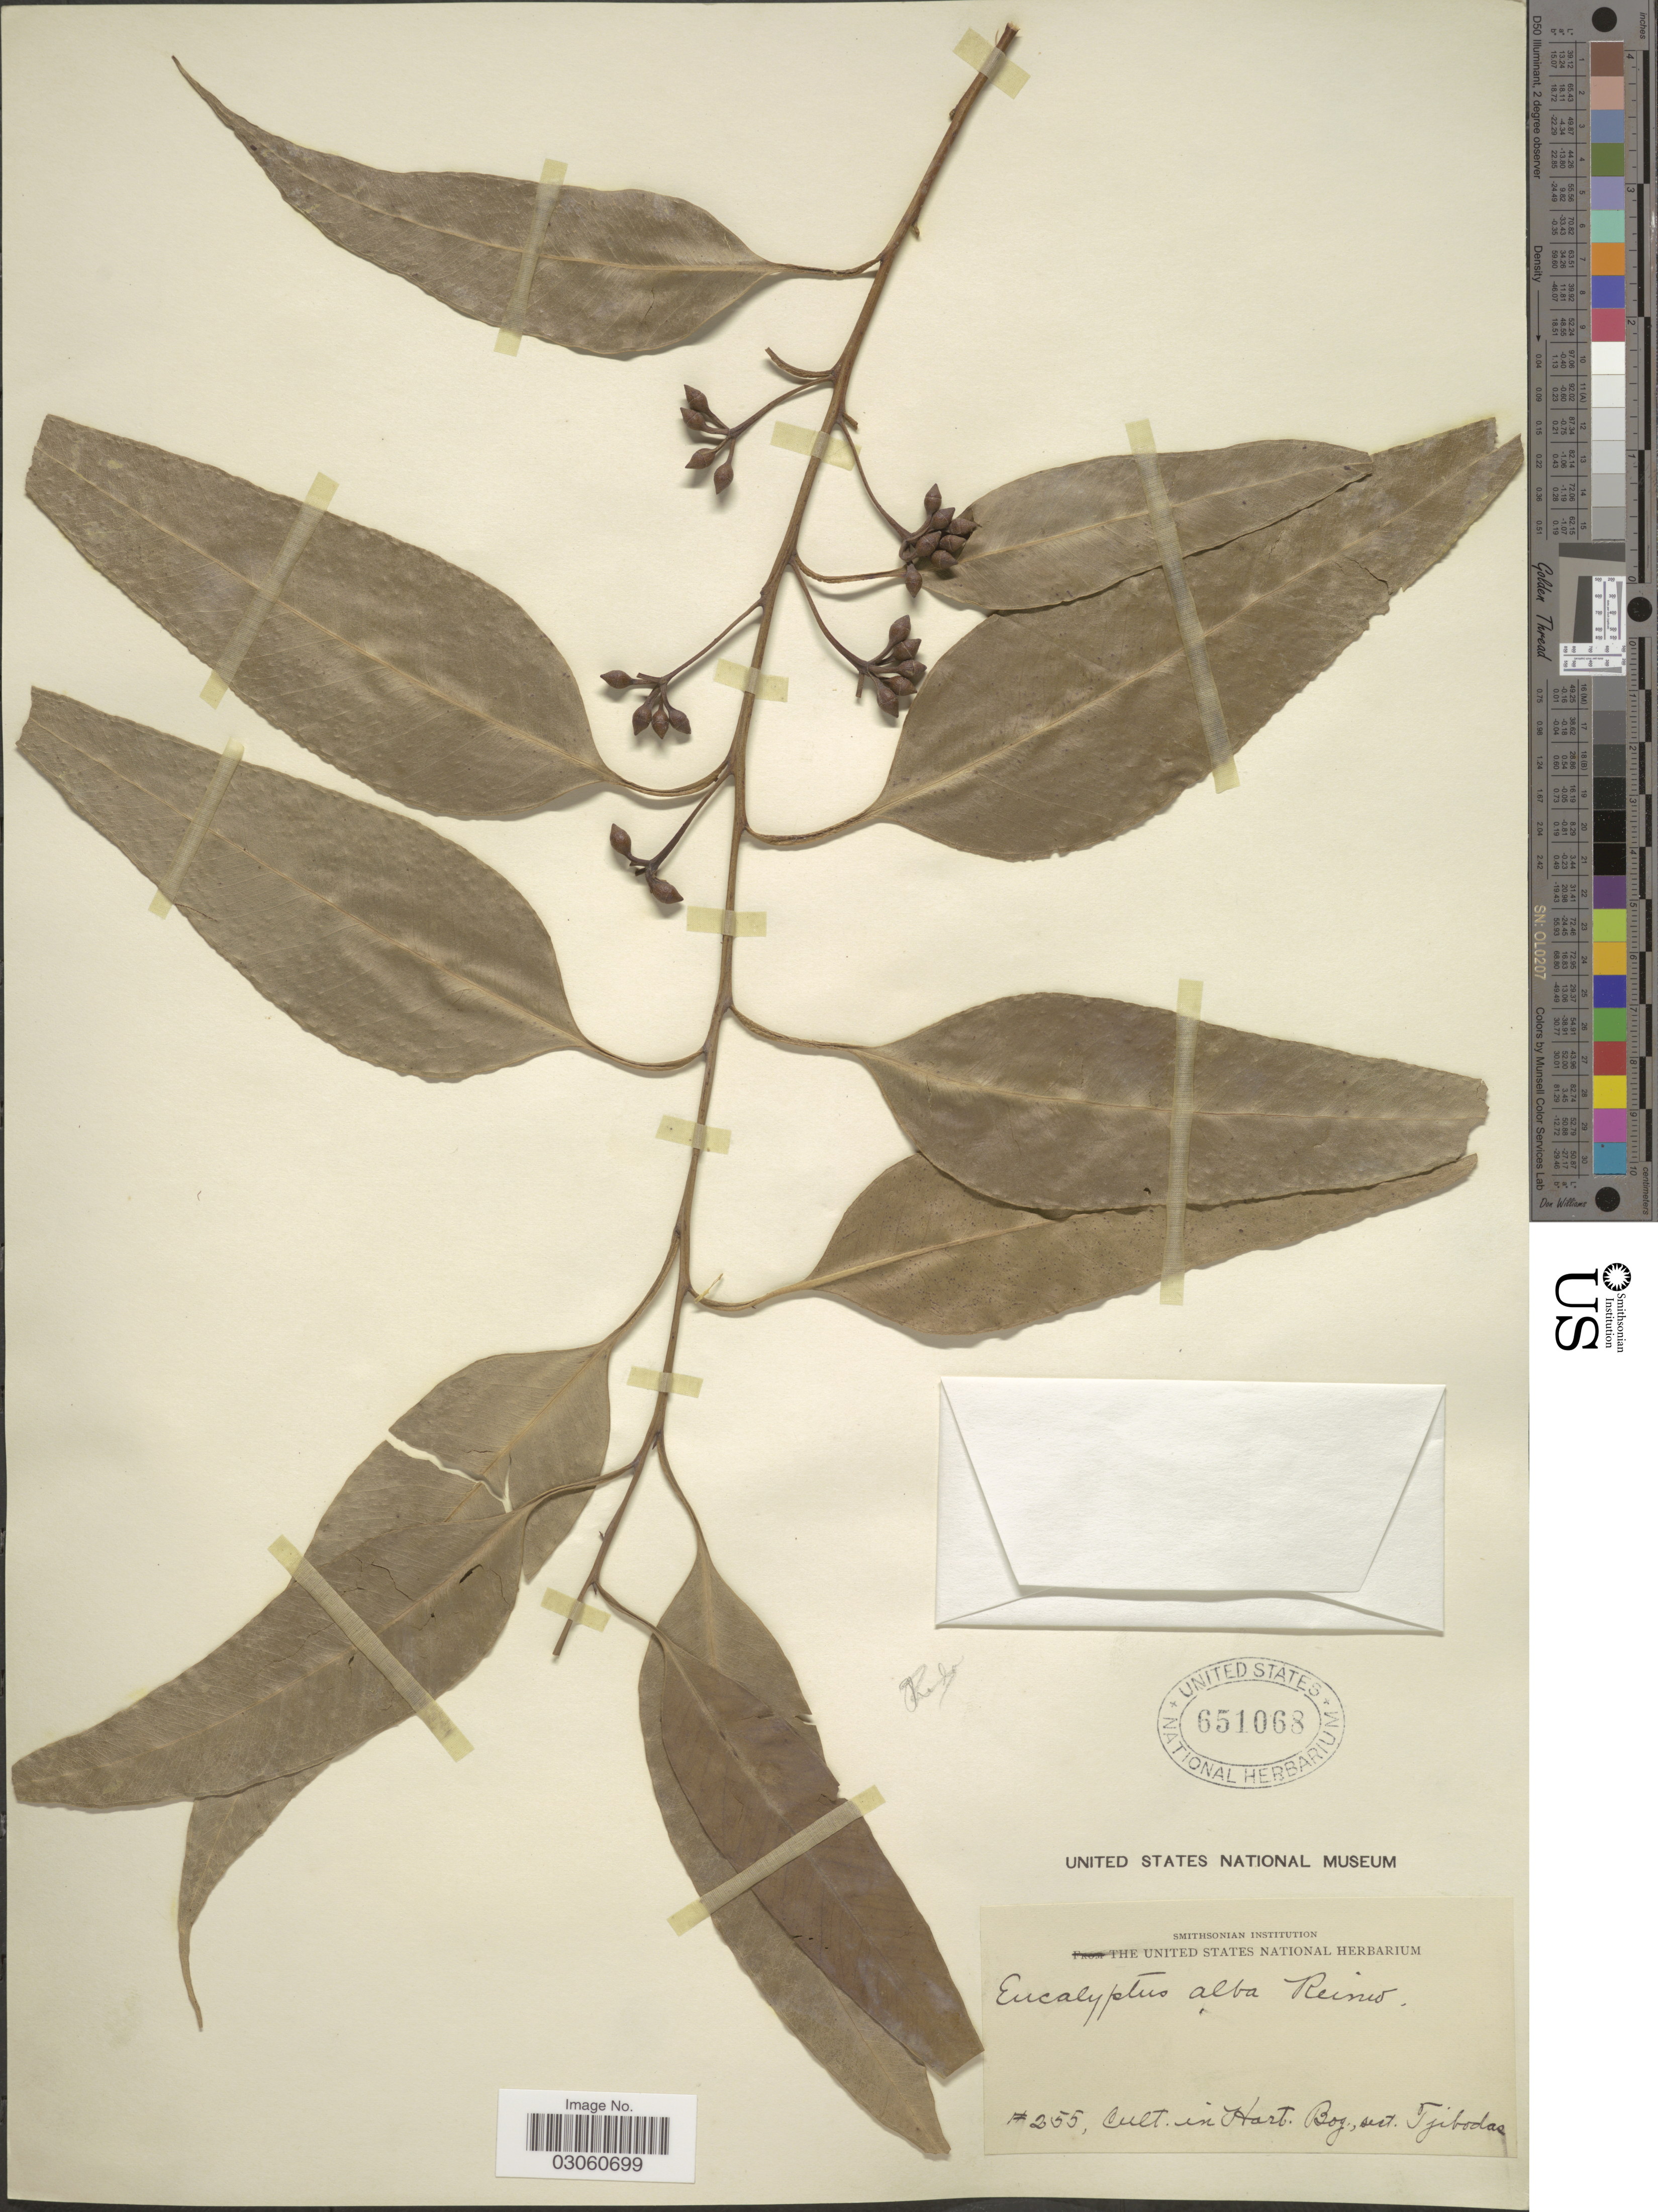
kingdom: Plantae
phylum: Tracheophyta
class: Magnoliopsida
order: Myrtales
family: Myrtaceae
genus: Eucalyptus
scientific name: Eucalyptus alba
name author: Reinw.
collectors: ex herb. United States National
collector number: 255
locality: Hort. Bog., sect. Tjibodas.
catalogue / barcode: US 651068